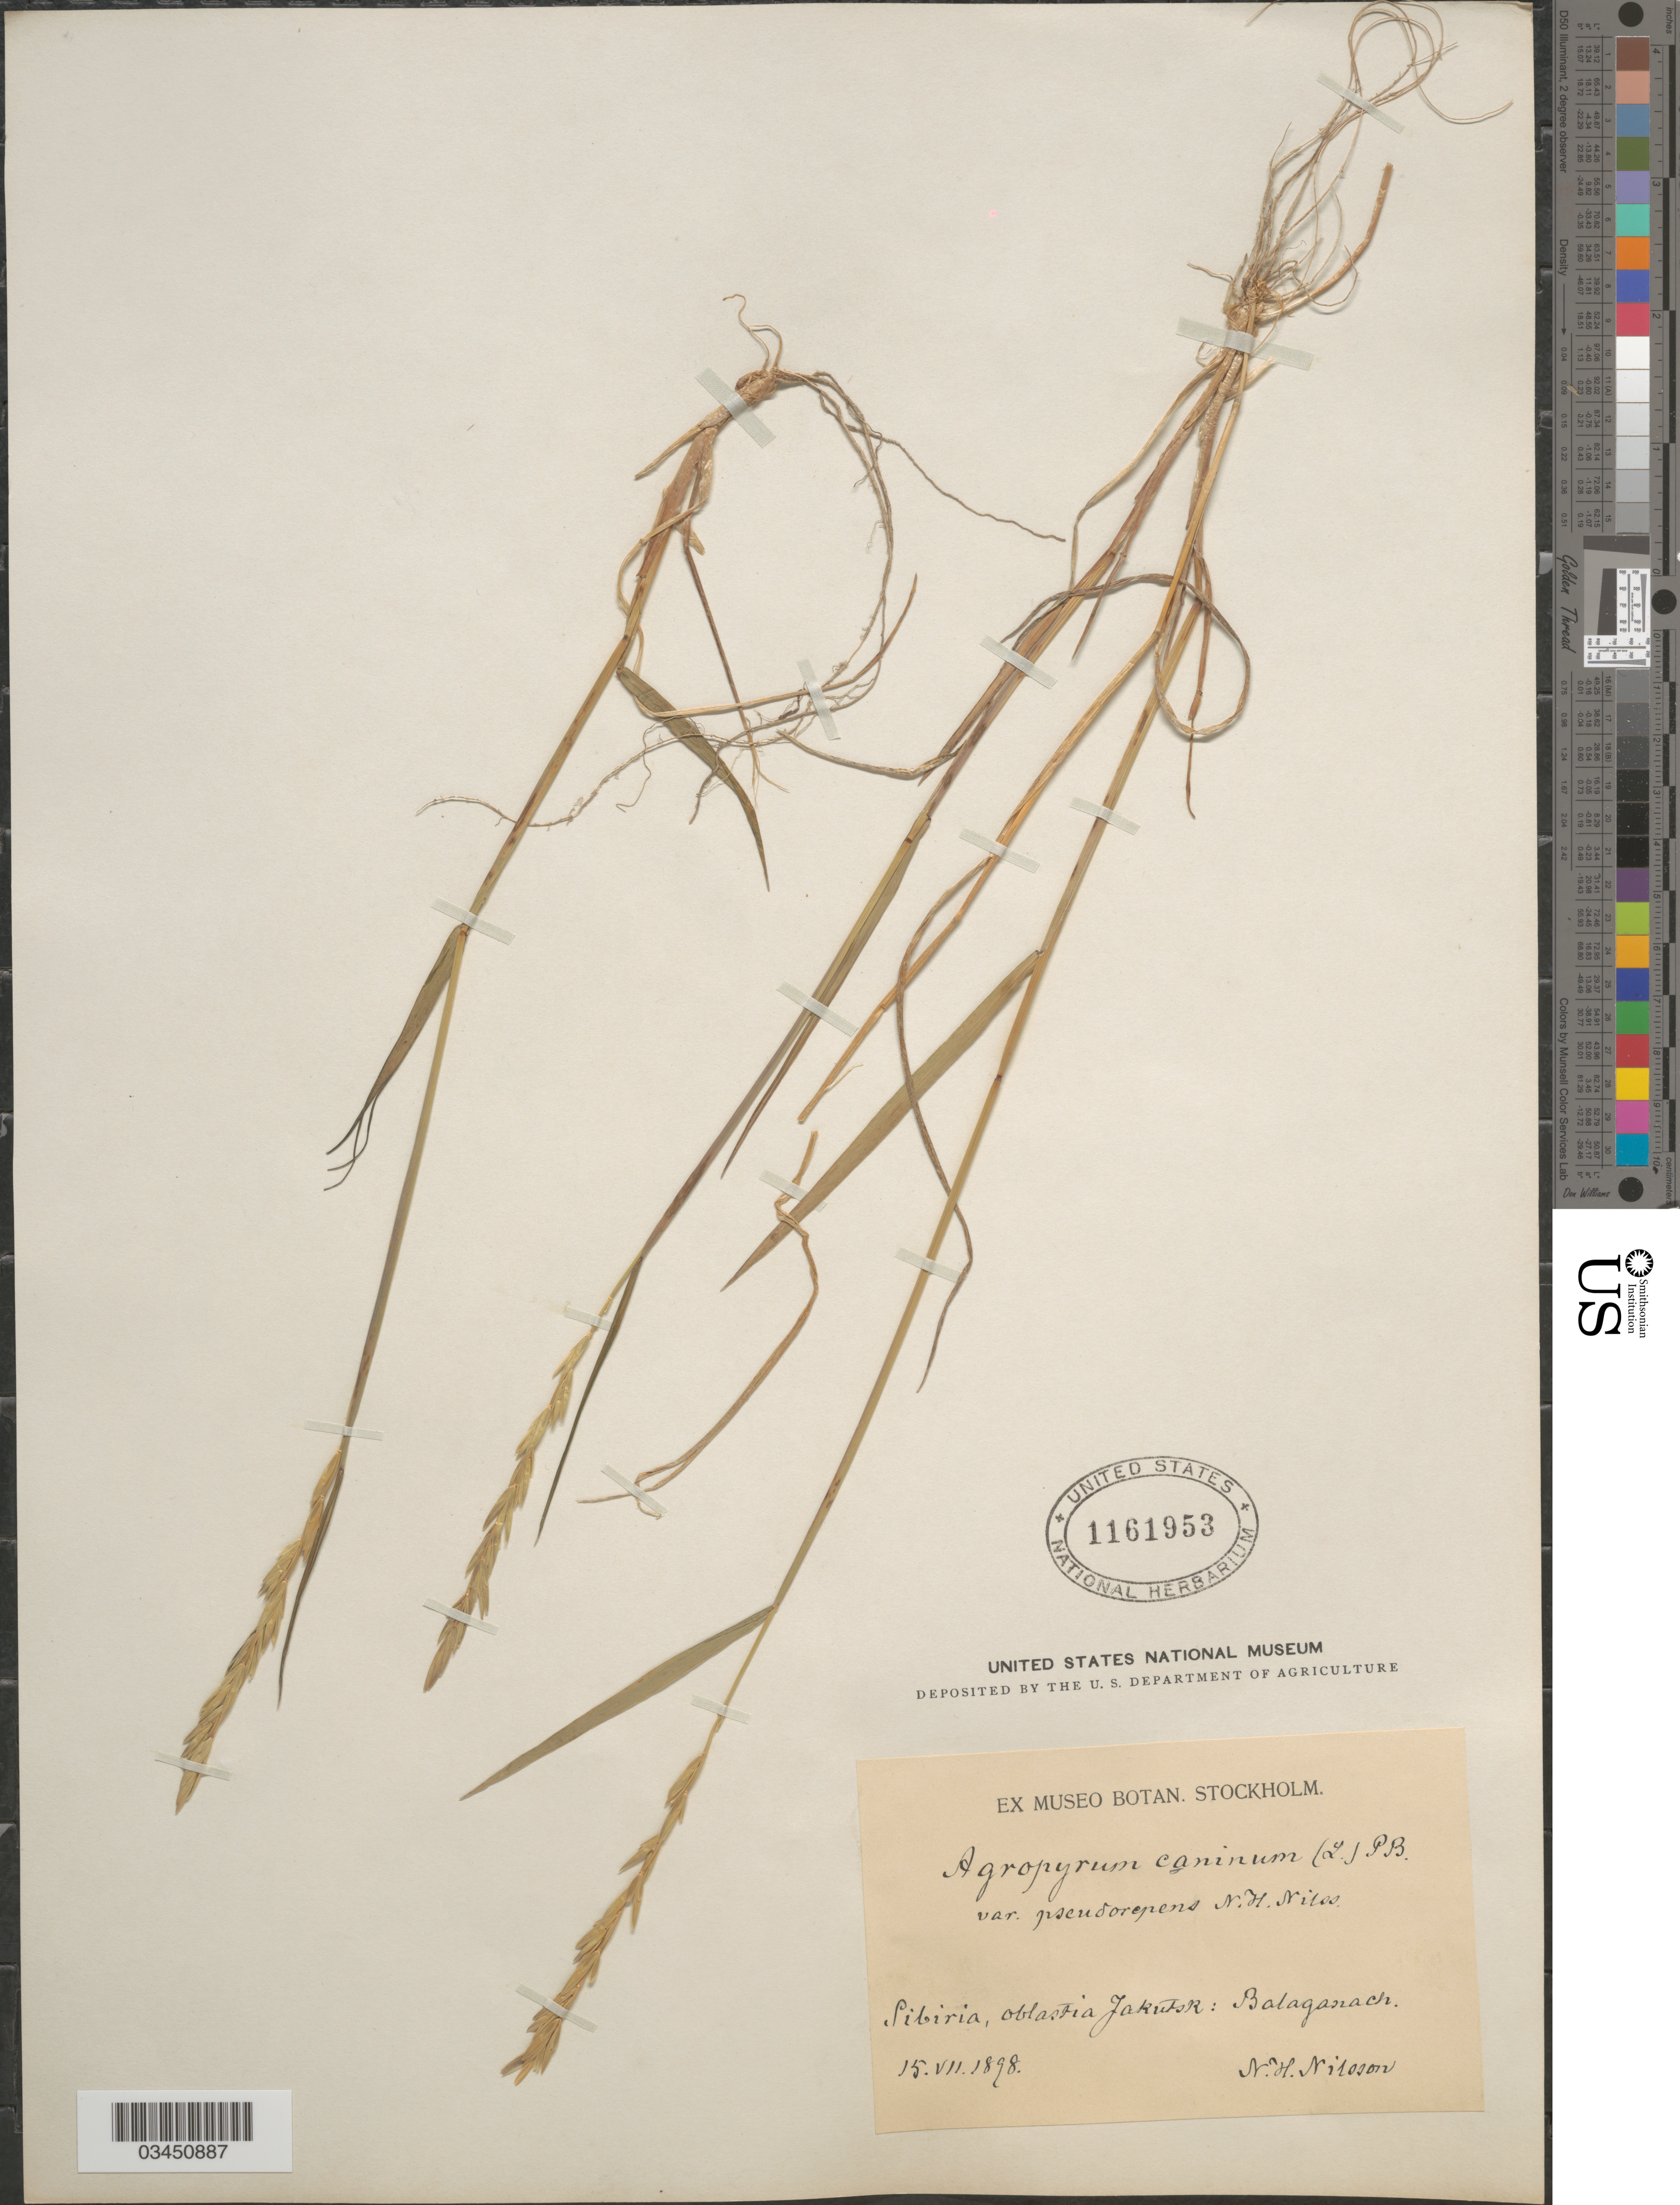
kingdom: Plantae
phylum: Tracheophyta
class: Liliopsida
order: Poales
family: Poaceae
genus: Elymus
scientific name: Elymus sp.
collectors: N. H. Nilsson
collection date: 1898-07-15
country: Russian Federation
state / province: Sakha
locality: Sibiria, oblastia Jakutsk: Balaganach.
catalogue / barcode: US 1161953